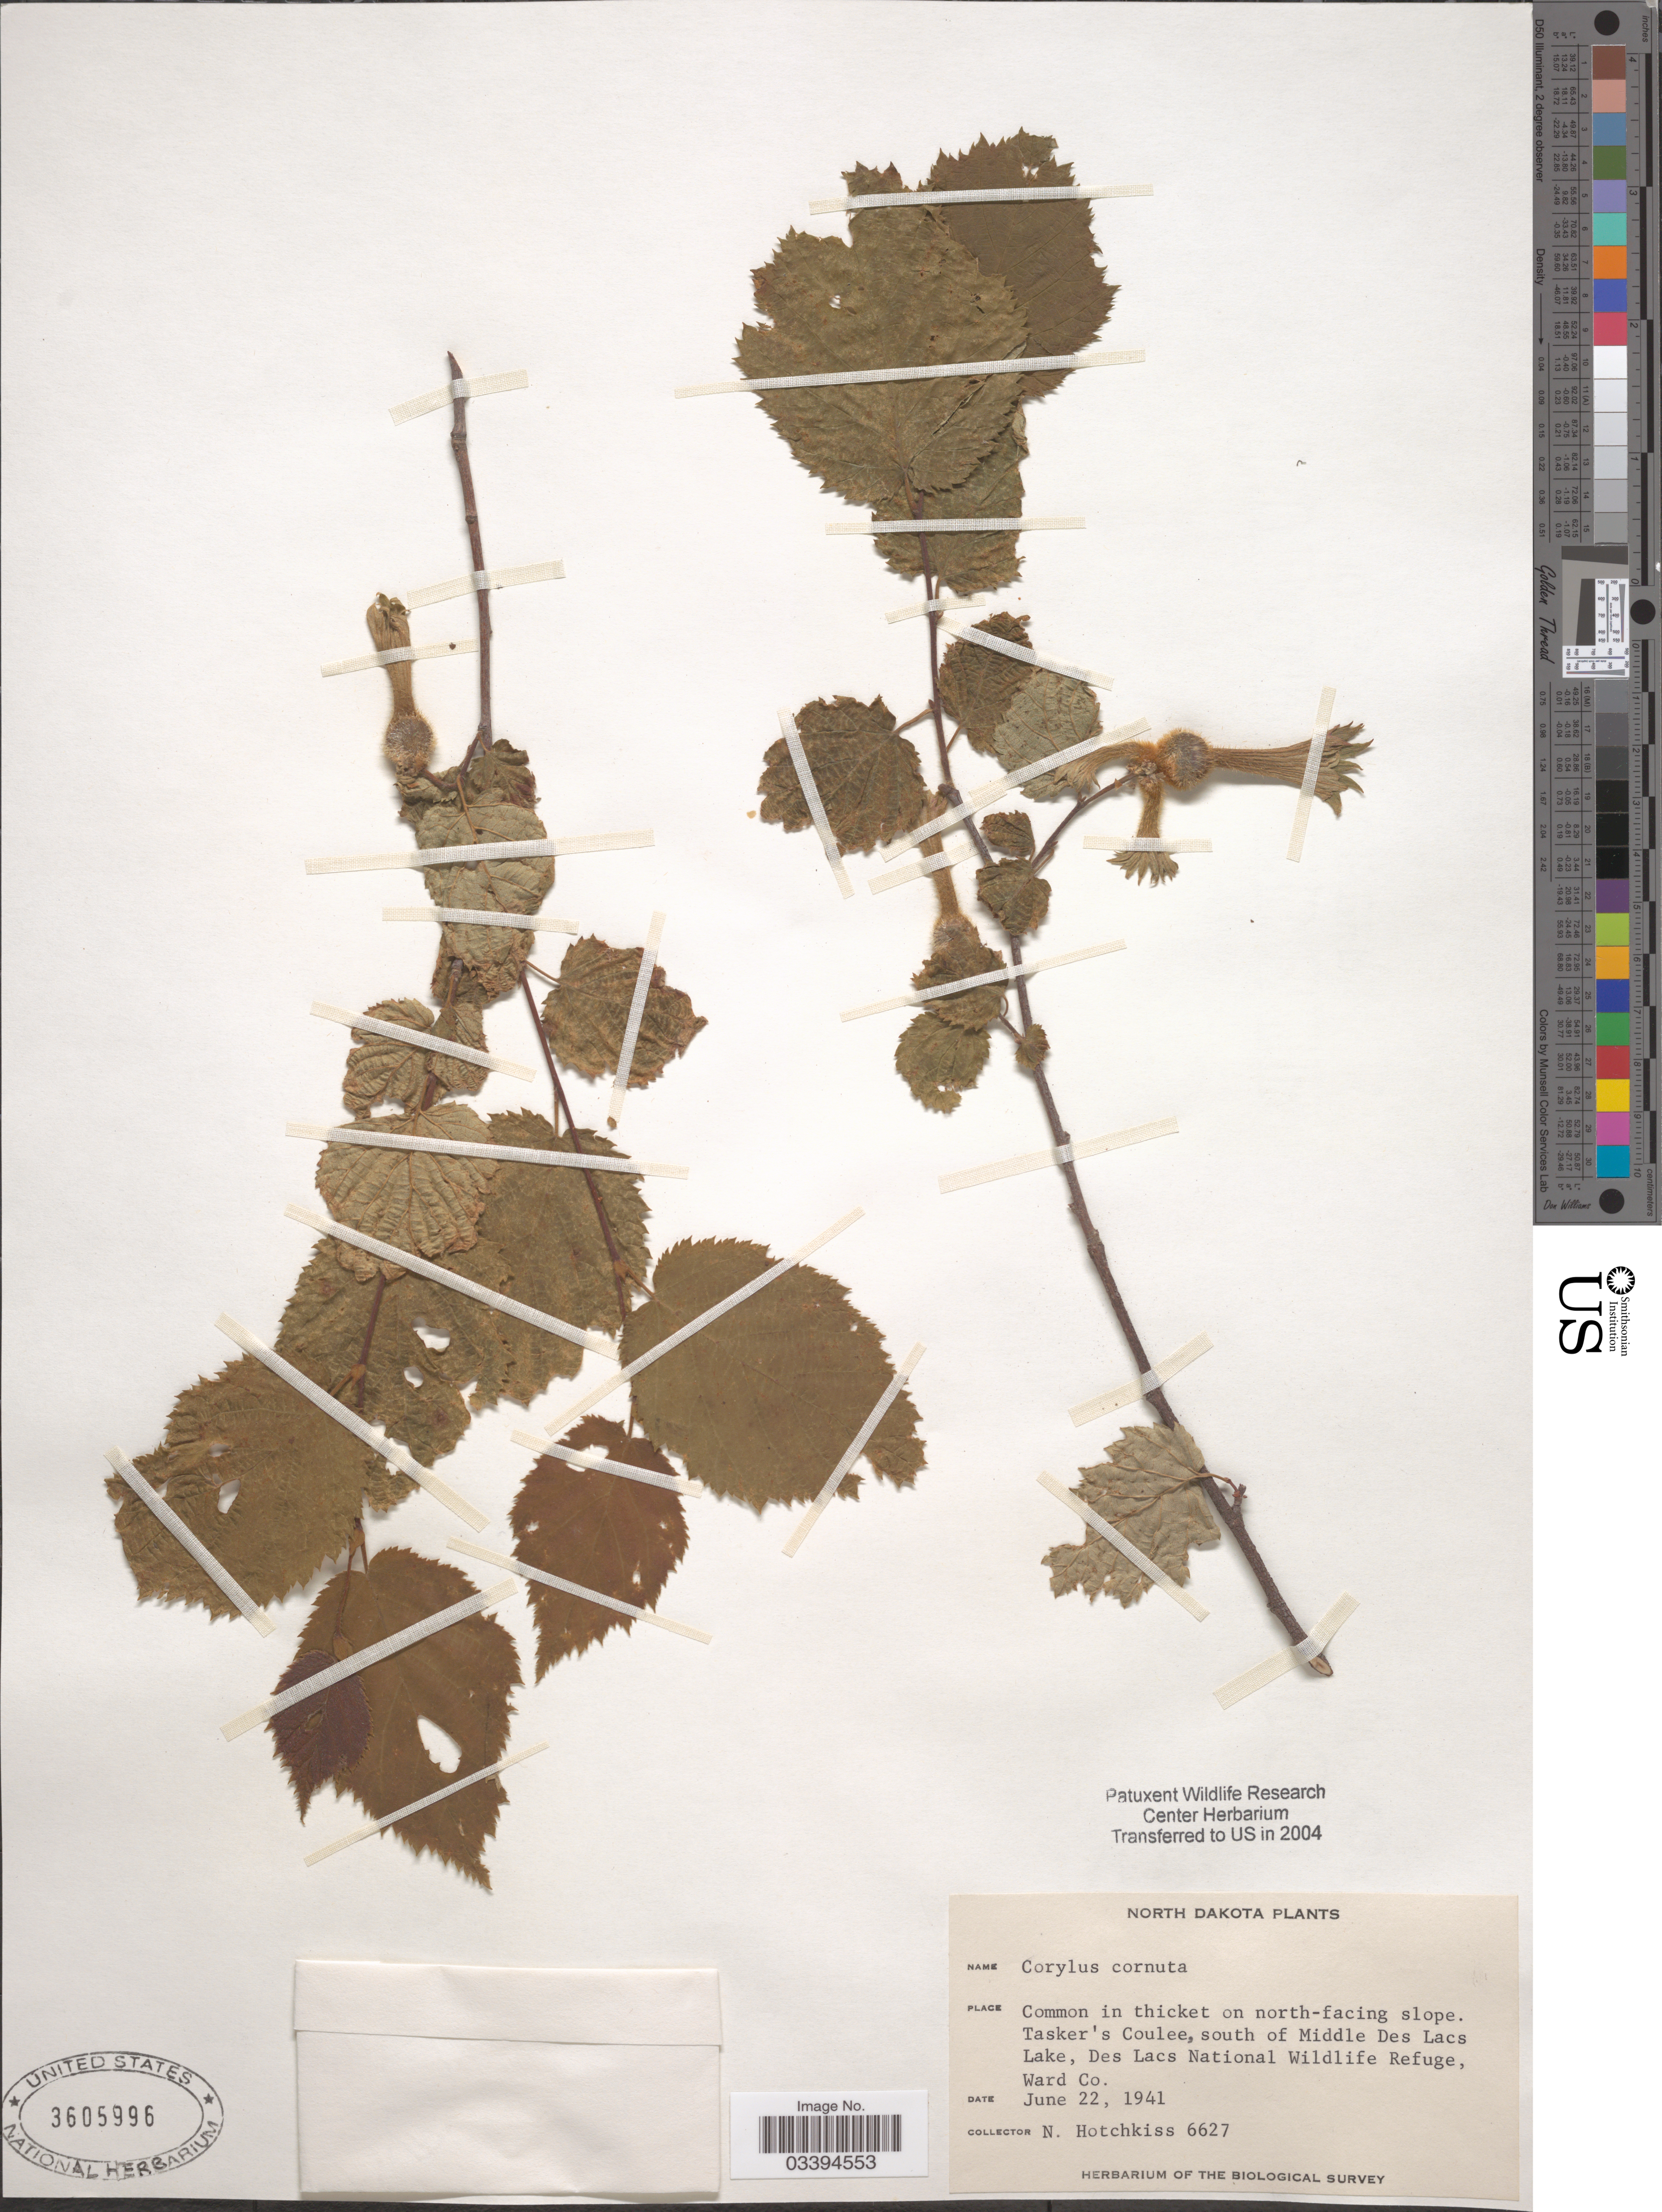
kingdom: Plantae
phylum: Tracheophyta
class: Magnoliopsida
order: Fagales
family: Betulaceae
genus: Corylus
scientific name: Corylus cornuta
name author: Marshall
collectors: N. Hotchkiss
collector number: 6627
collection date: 1941-06-22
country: United States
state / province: North Dakota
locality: Common in thicket on north-facing slope. Tasker's Coulee, south of Middle Des Lacs Lake, Des Lacs National Wildlife Refuge, Ward Co.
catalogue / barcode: US 3605996